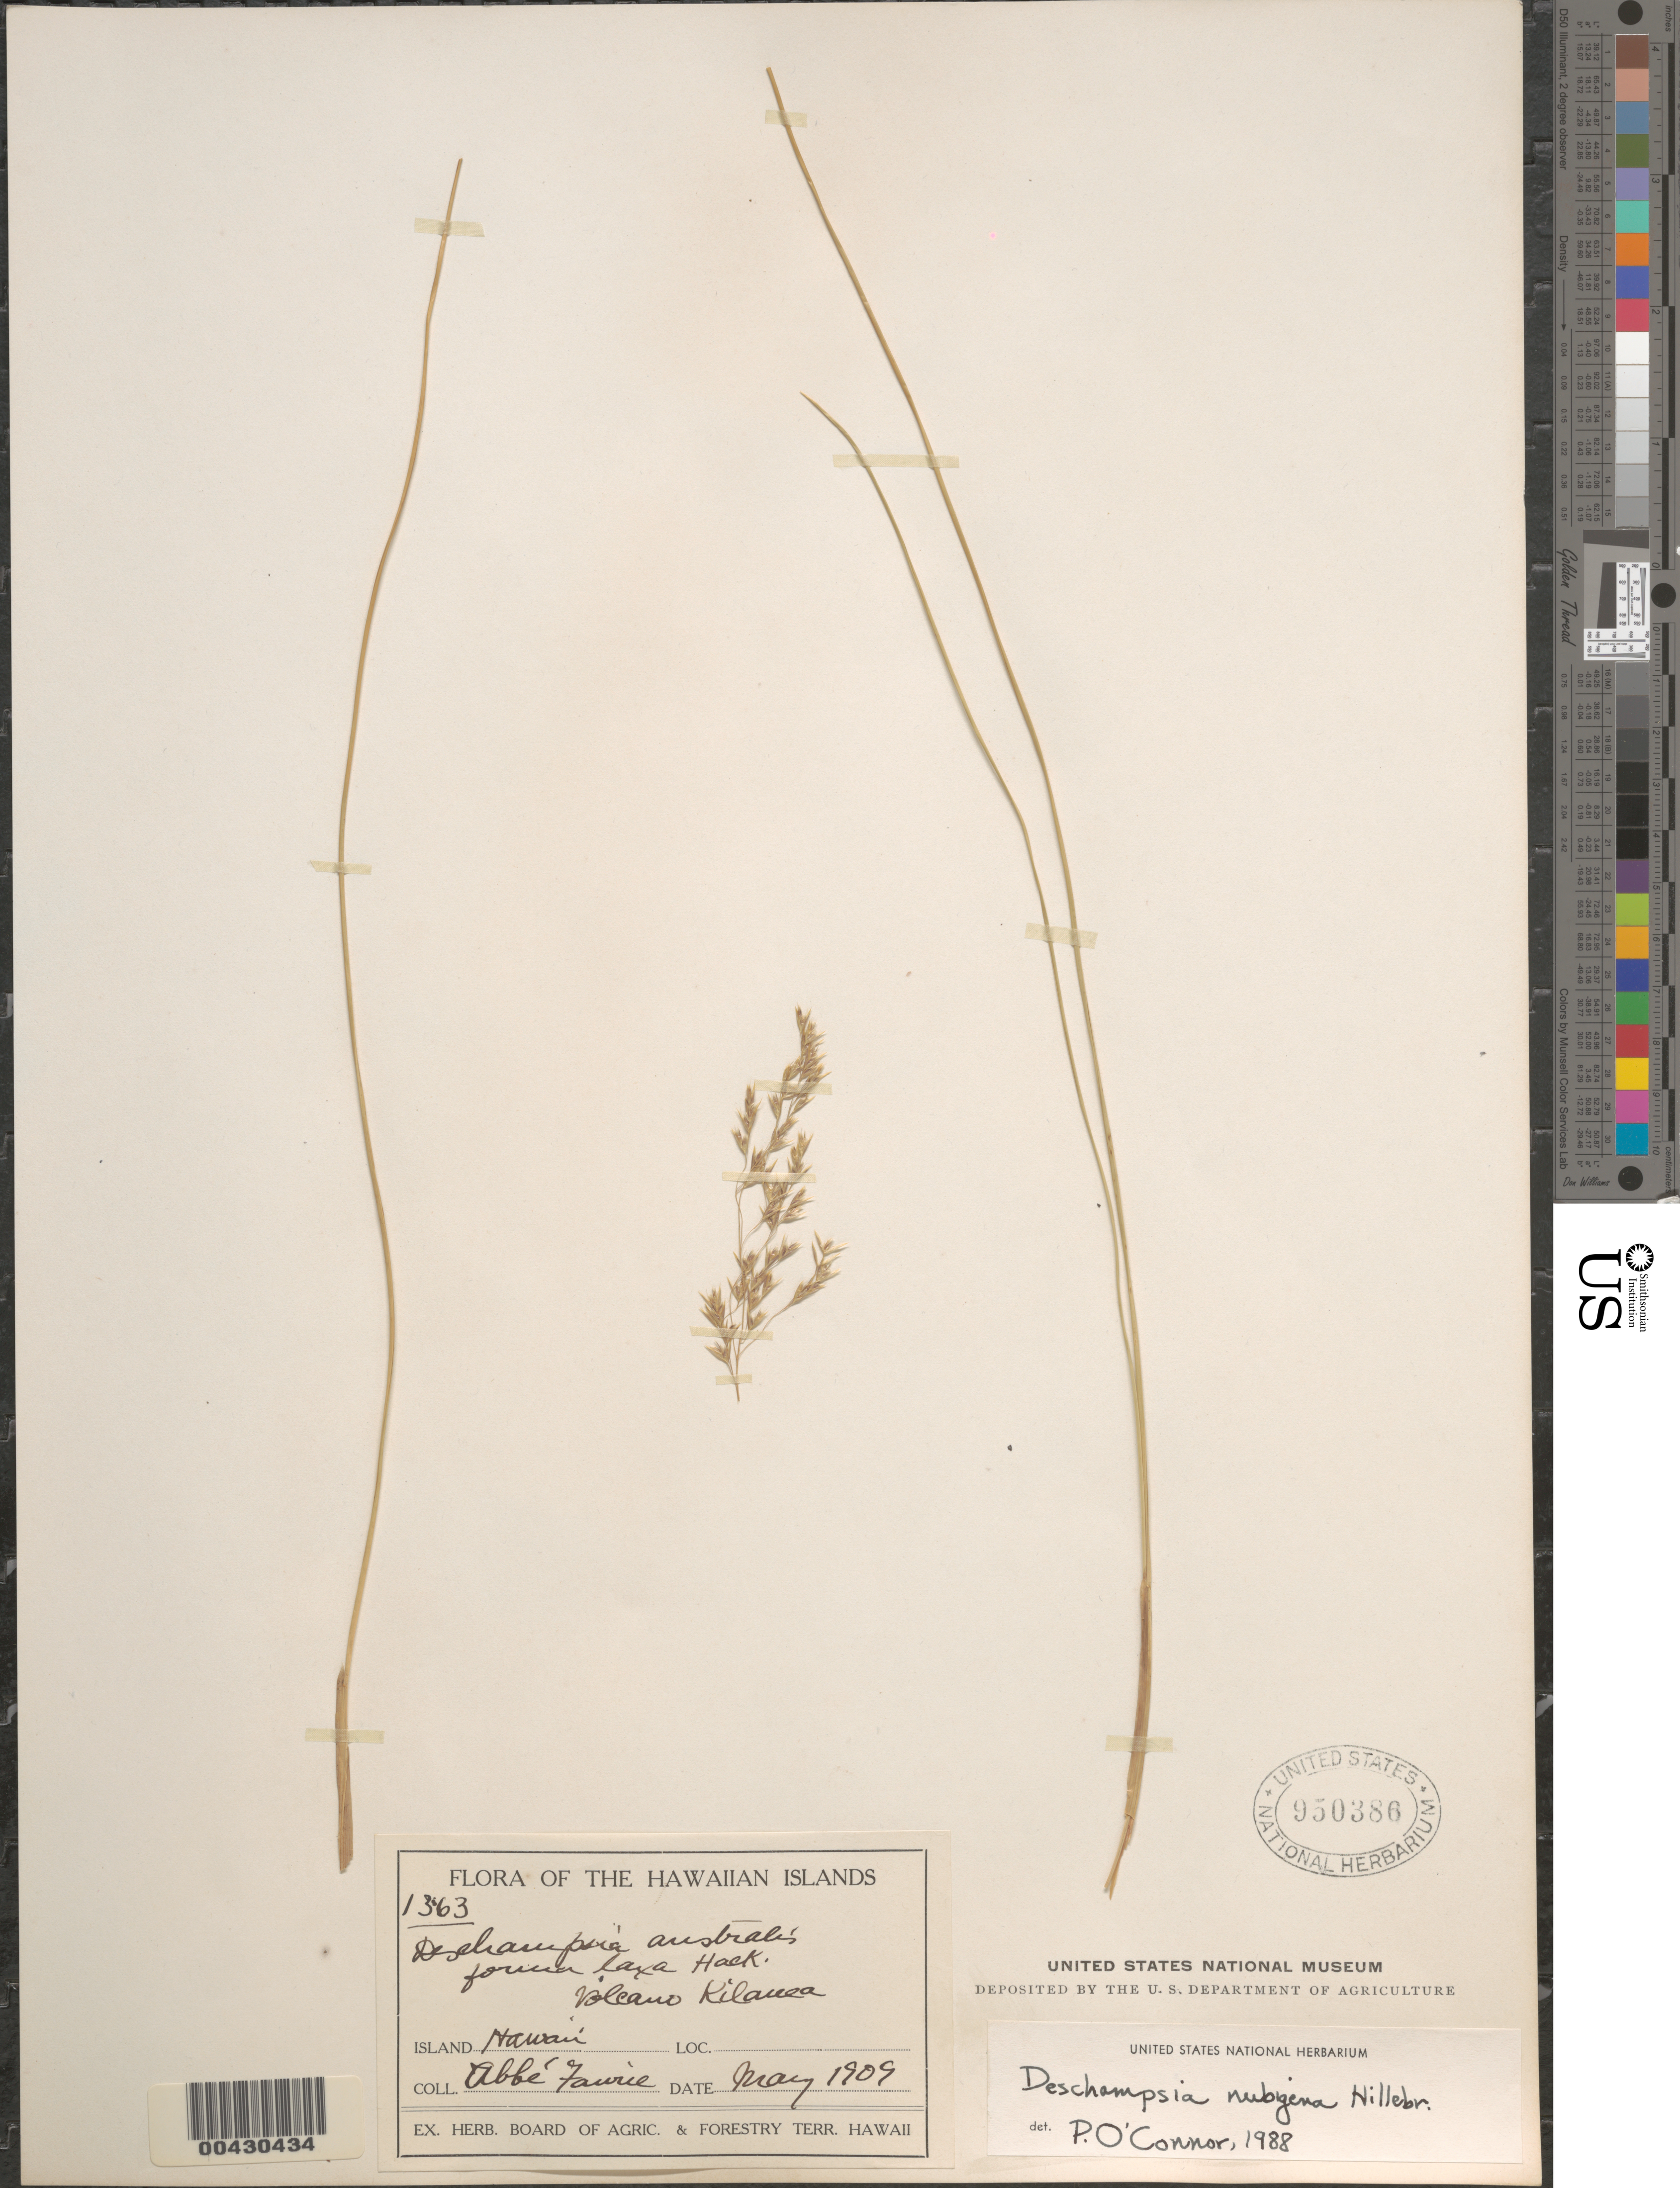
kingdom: Plantae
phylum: Tracheophyta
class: Liliopsida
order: Poales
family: Poaceae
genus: Deschampsia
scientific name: Deschampsia nubigena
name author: Hillebr.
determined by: O'Connor, P.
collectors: A. Faurie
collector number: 1363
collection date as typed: May 1909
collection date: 1909-05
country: United States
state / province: Hawaii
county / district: Hawaii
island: Hawaii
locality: Volcano Kilauea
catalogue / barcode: US 950386